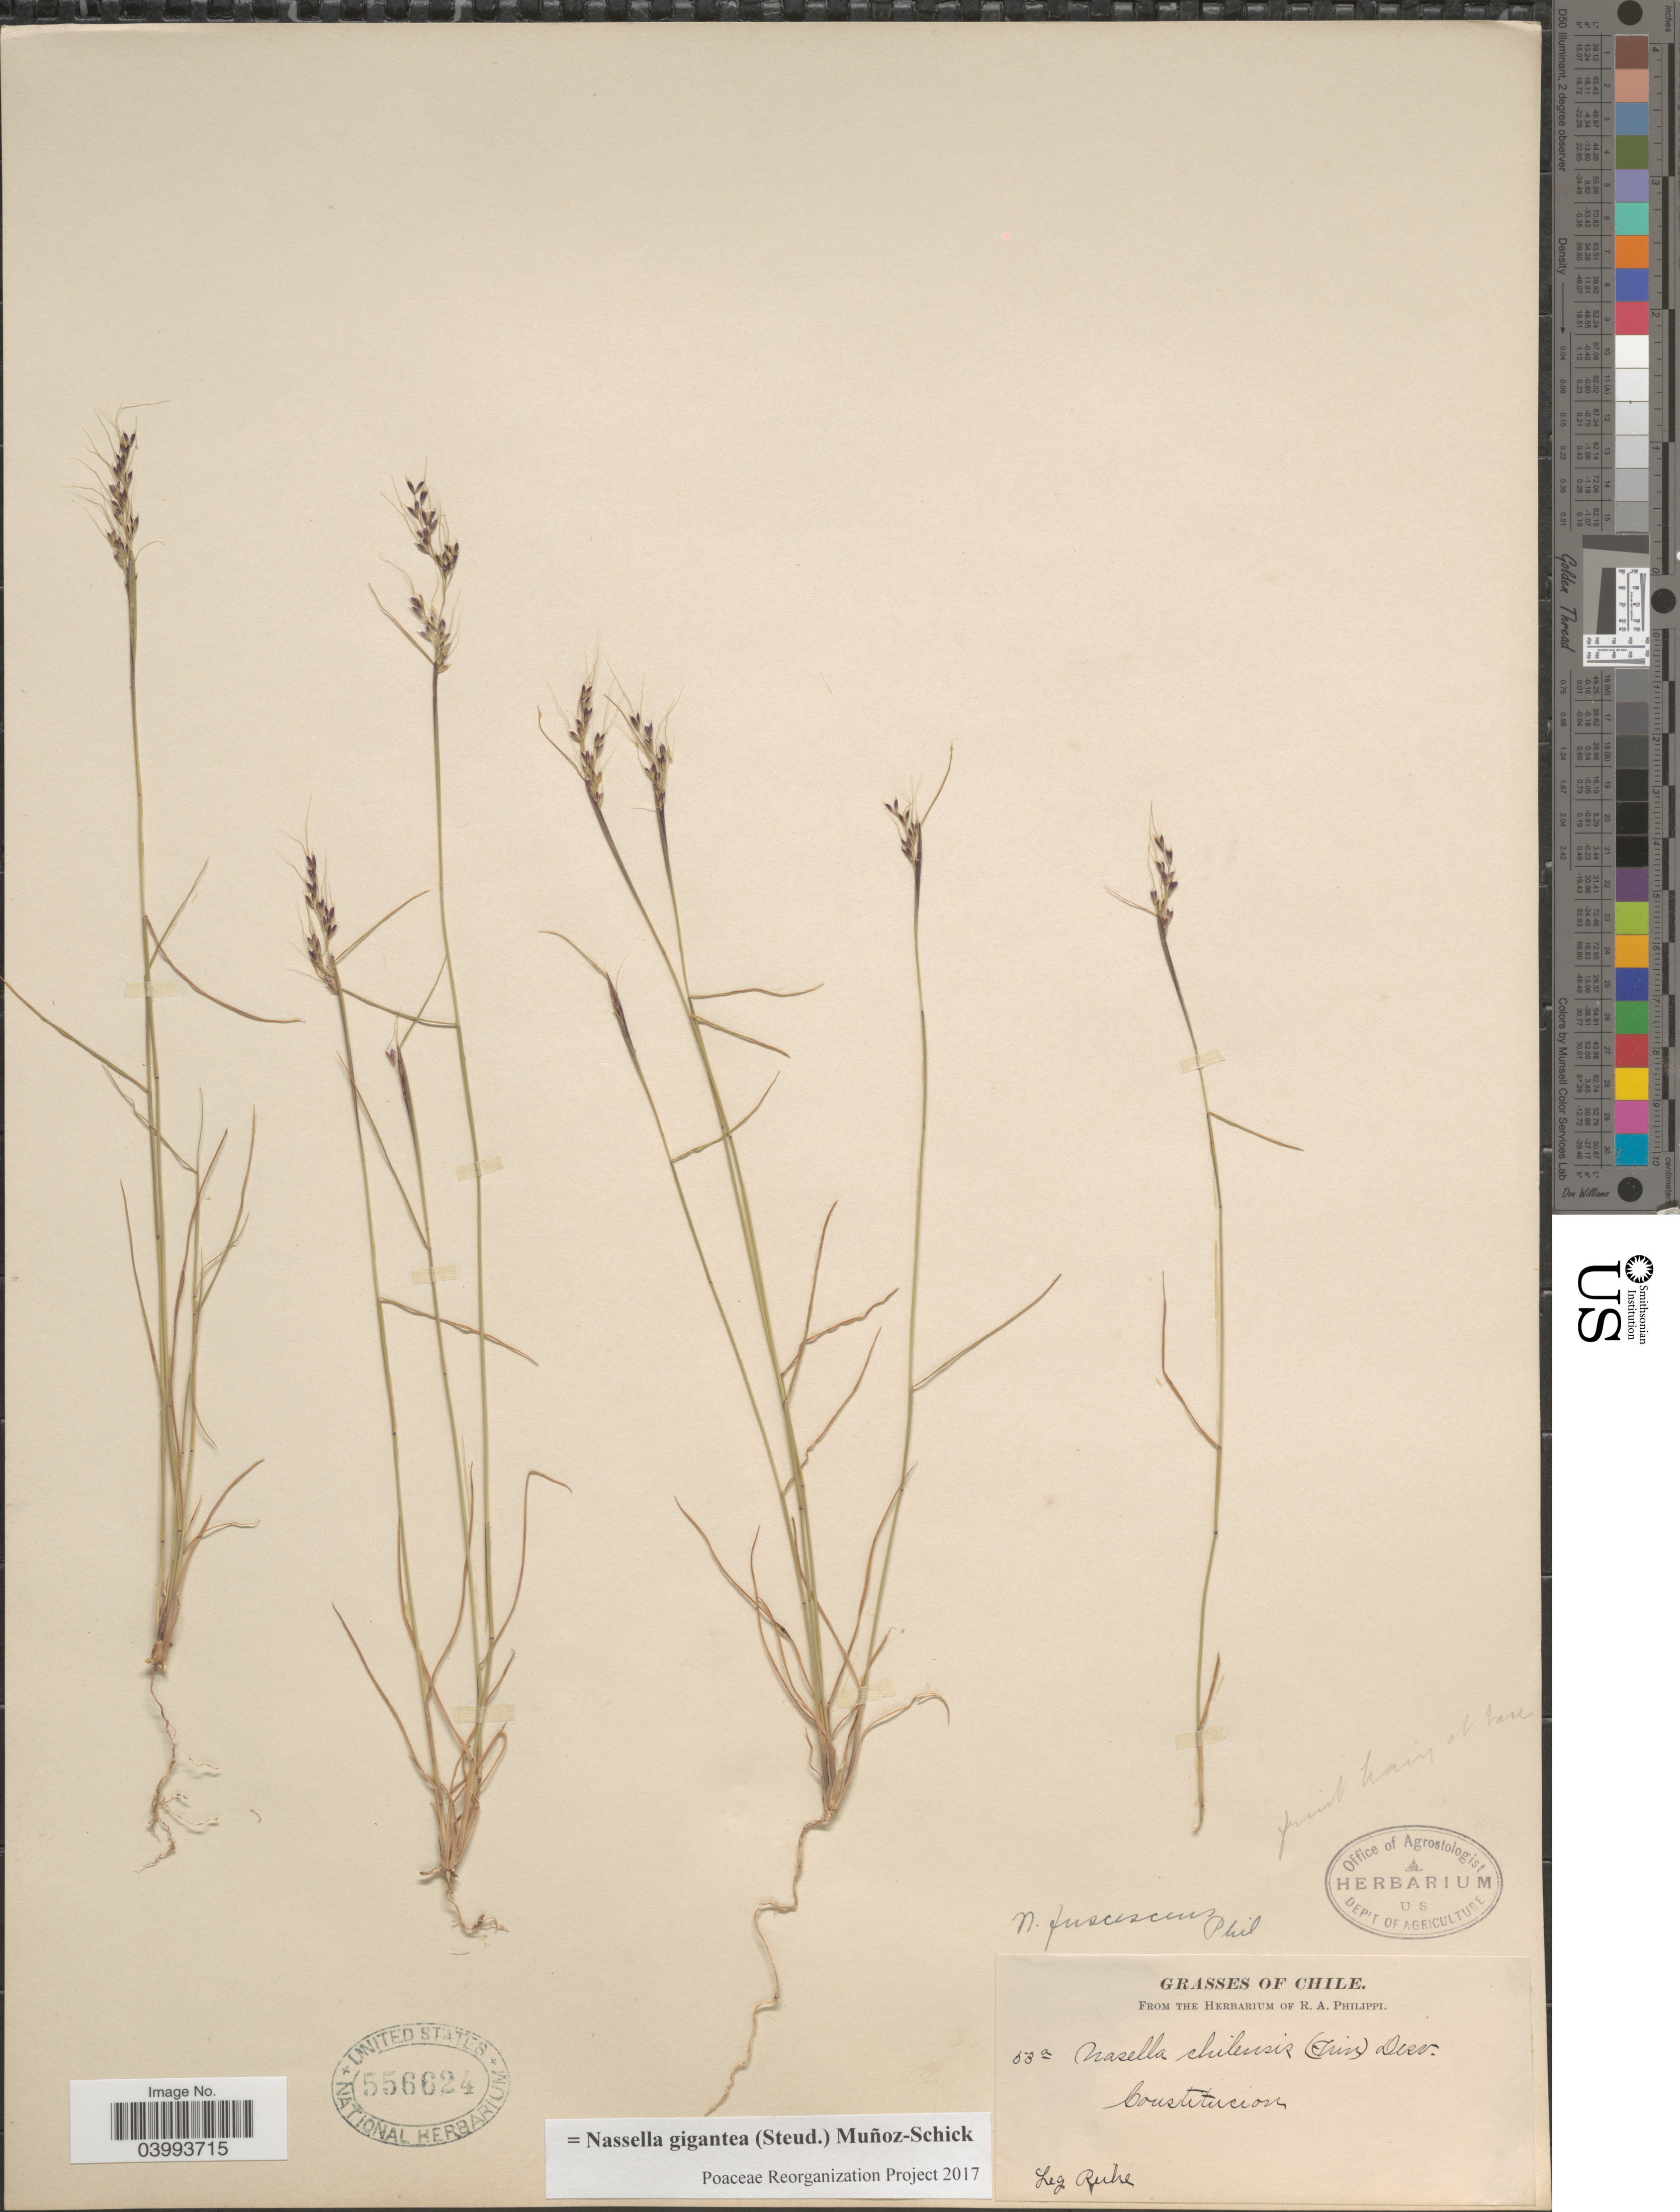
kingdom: Plantae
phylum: Tracheophyta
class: Liliopsida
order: Poales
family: Poaceae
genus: Nassella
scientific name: Nassella gigantea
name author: (Steud.) Muñoz-Schick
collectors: Ruhe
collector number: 53a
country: Chile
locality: Constitucion.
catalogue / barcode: US 556624